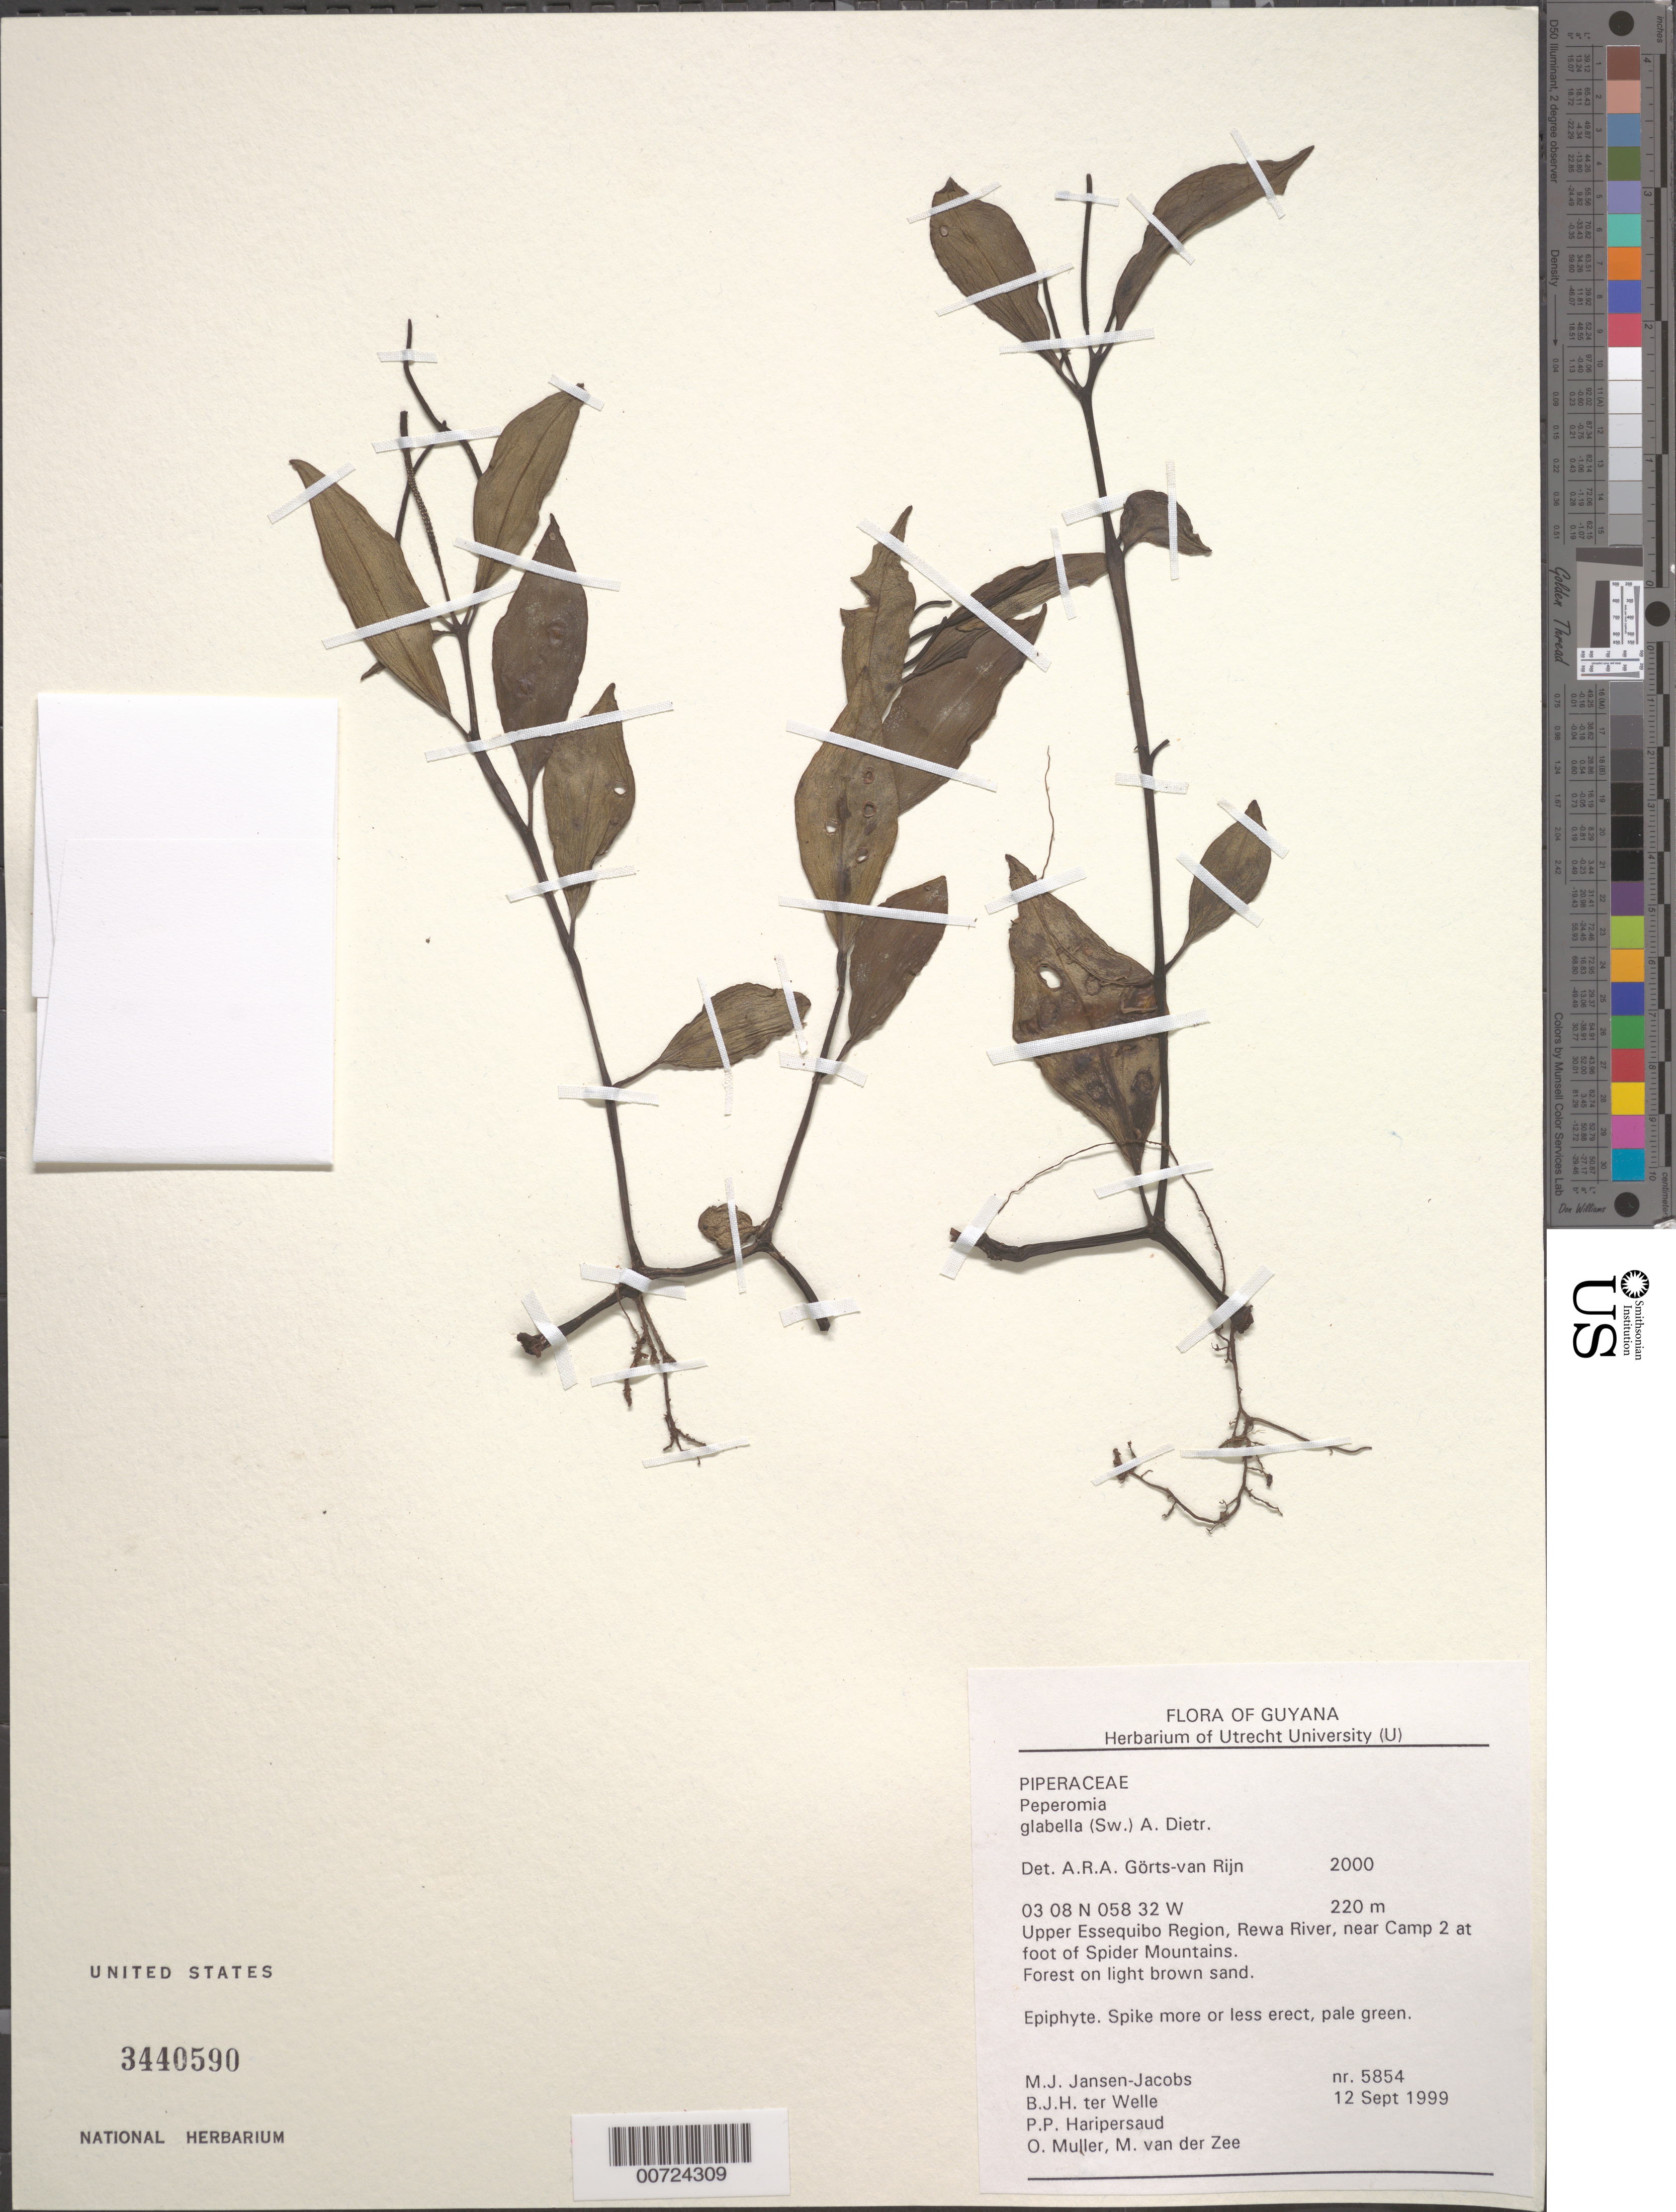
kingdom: Plantae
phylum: Tracheophyta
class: Magnoliopsida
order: Piperales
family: Piperaceae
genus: Peperomia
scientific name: Peperomia glabella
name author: (Sw.) A. Dietr.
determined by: Görts-van Rijn, A. R. A.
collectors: M. J. Jansen-Jacobs, B. Welle, P. Haripersaud, O. Muller & M. van der Zee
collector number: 5854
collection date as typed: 12-Sep-99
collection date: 1999-09-12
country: Guyana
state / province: U. Takutu-U. Essequibo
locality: Rewa River, at foot of Spider Mts., near camp 2, Upper Essequibo Region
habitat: Forest on light brown sand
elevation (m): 220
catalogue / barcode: US 3440590